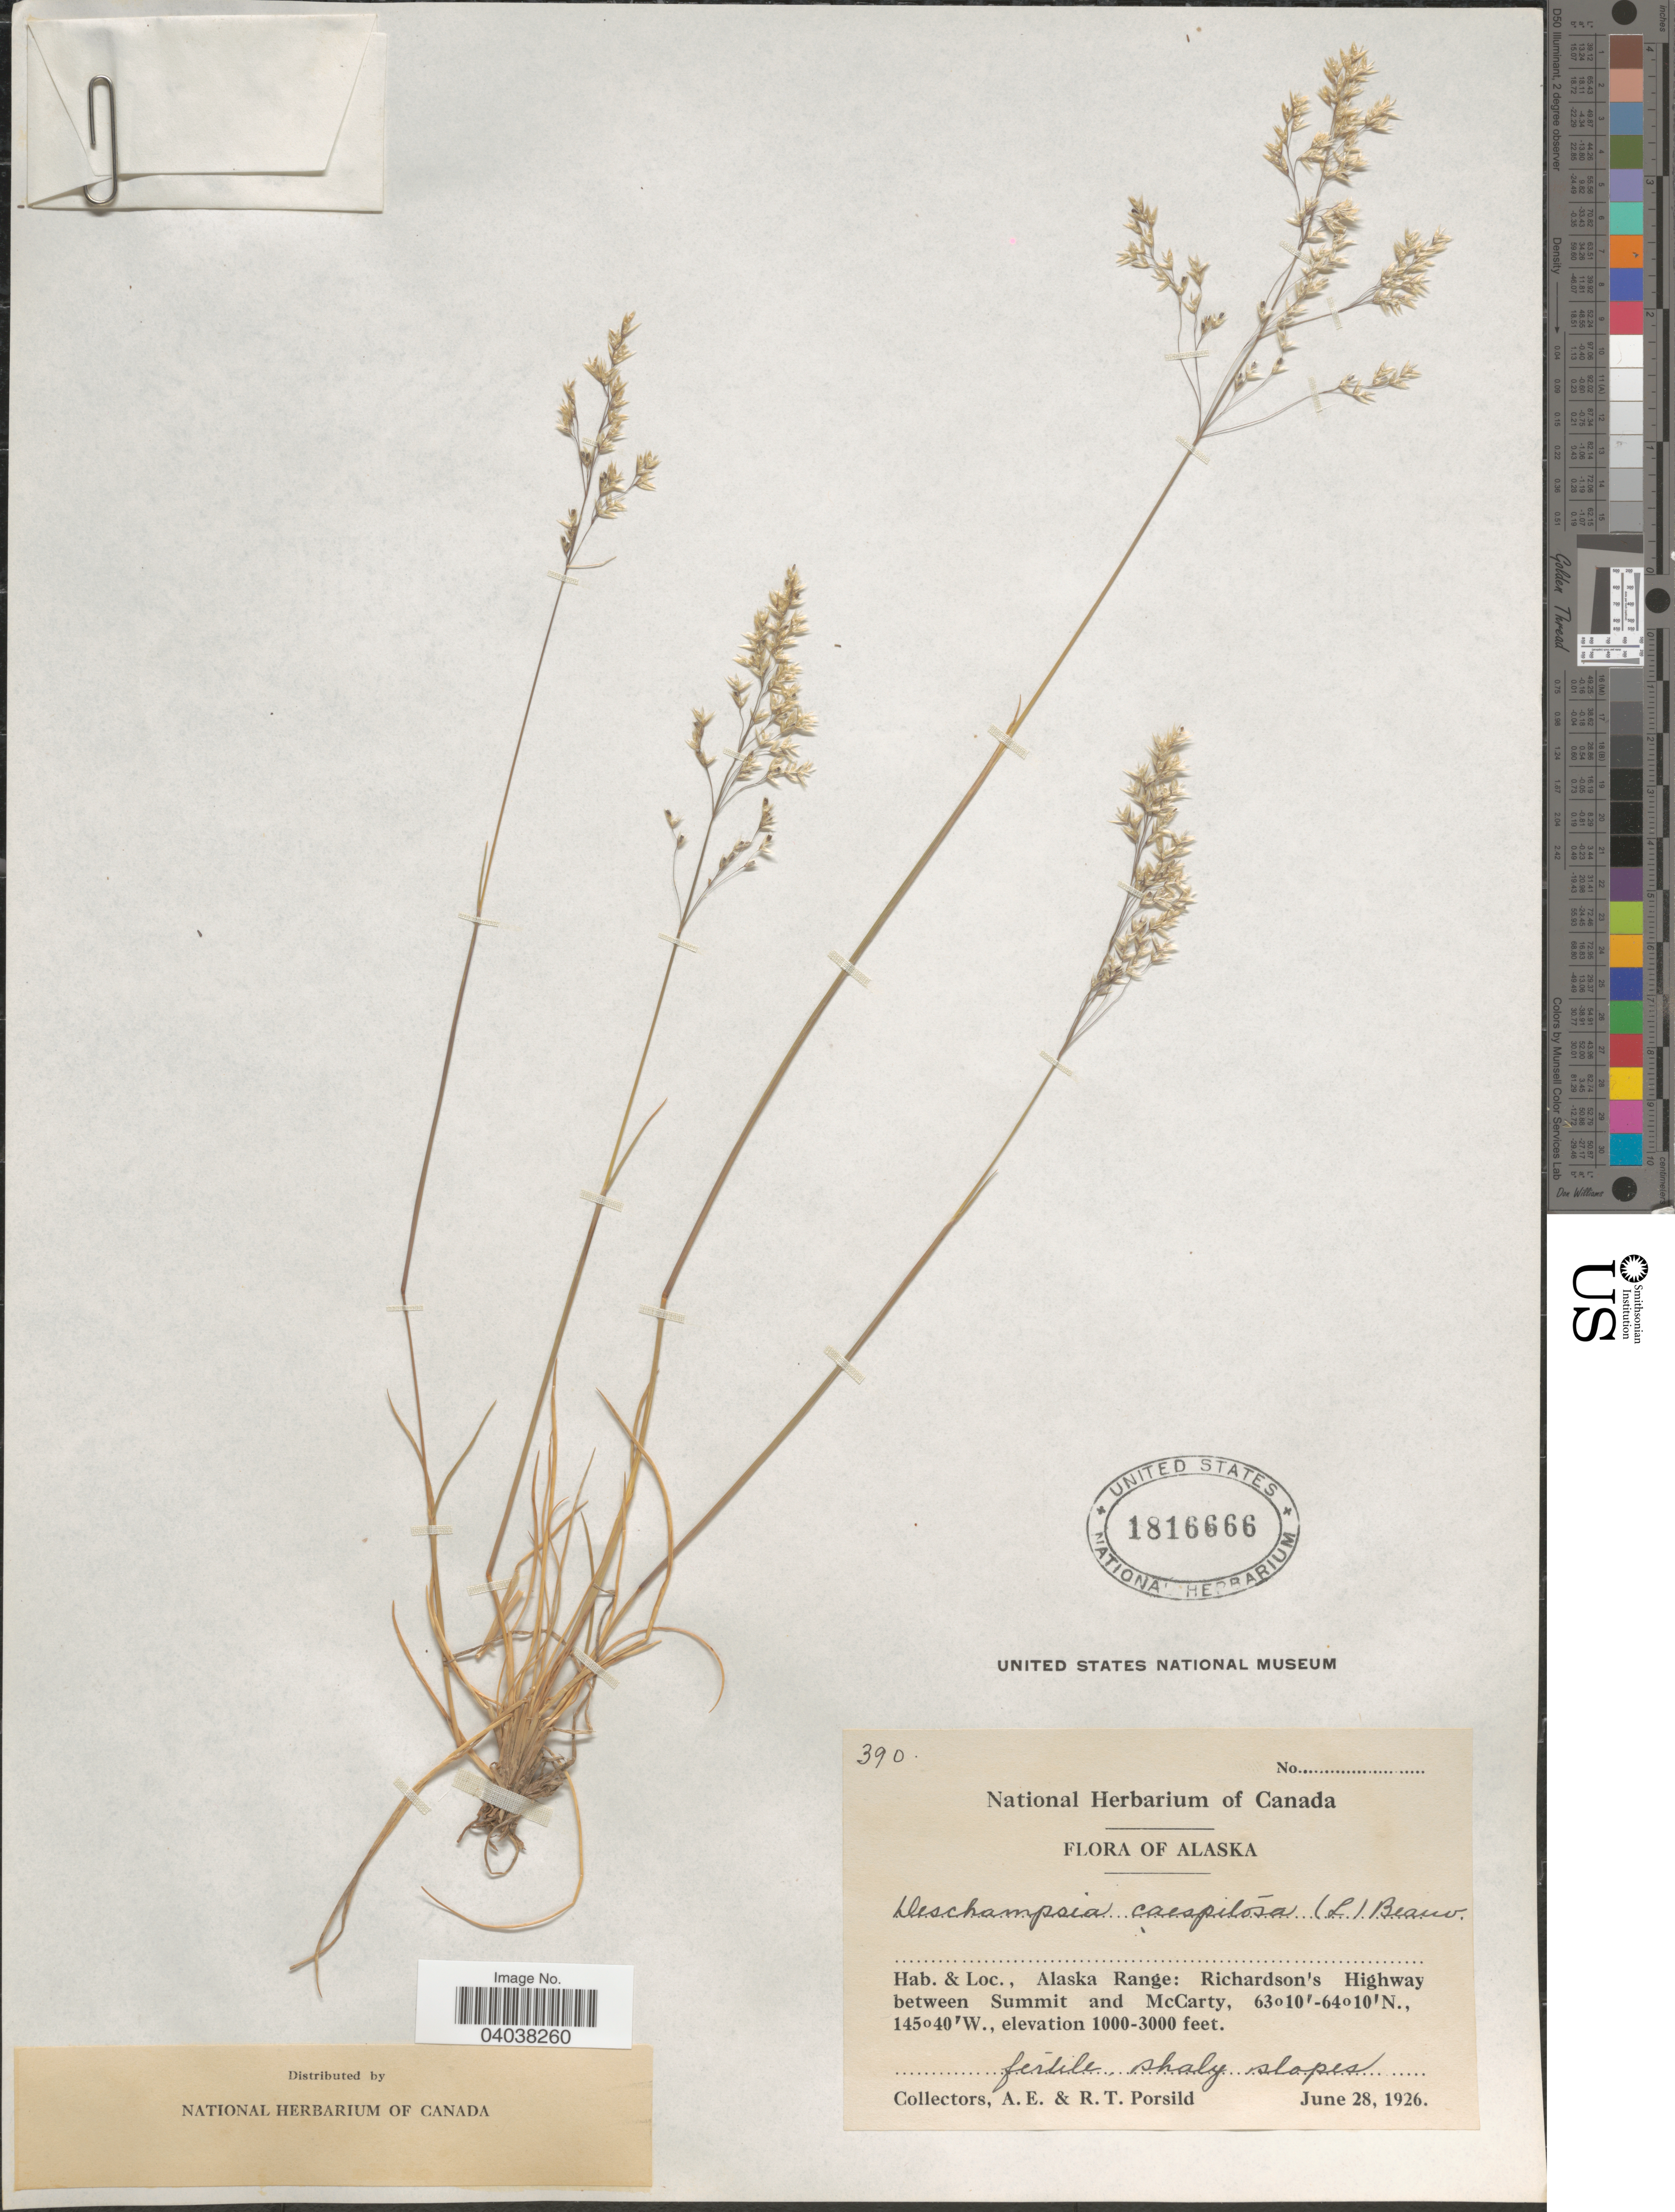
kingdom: Plantae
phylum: Tracheophyta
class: Liliopsida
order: Poales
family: Poaceae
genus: Deschampsia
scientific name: Deschampsia cespitosa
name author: (L.) P. Beauv.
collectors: A. E. Porsild & R. T. Porsild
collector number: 390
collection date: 1926-06-28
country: United States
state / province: Alaska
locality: Alaska Range: Richardson's Highway between Summit and McCarty.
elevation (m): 305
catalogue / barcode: US 1816666